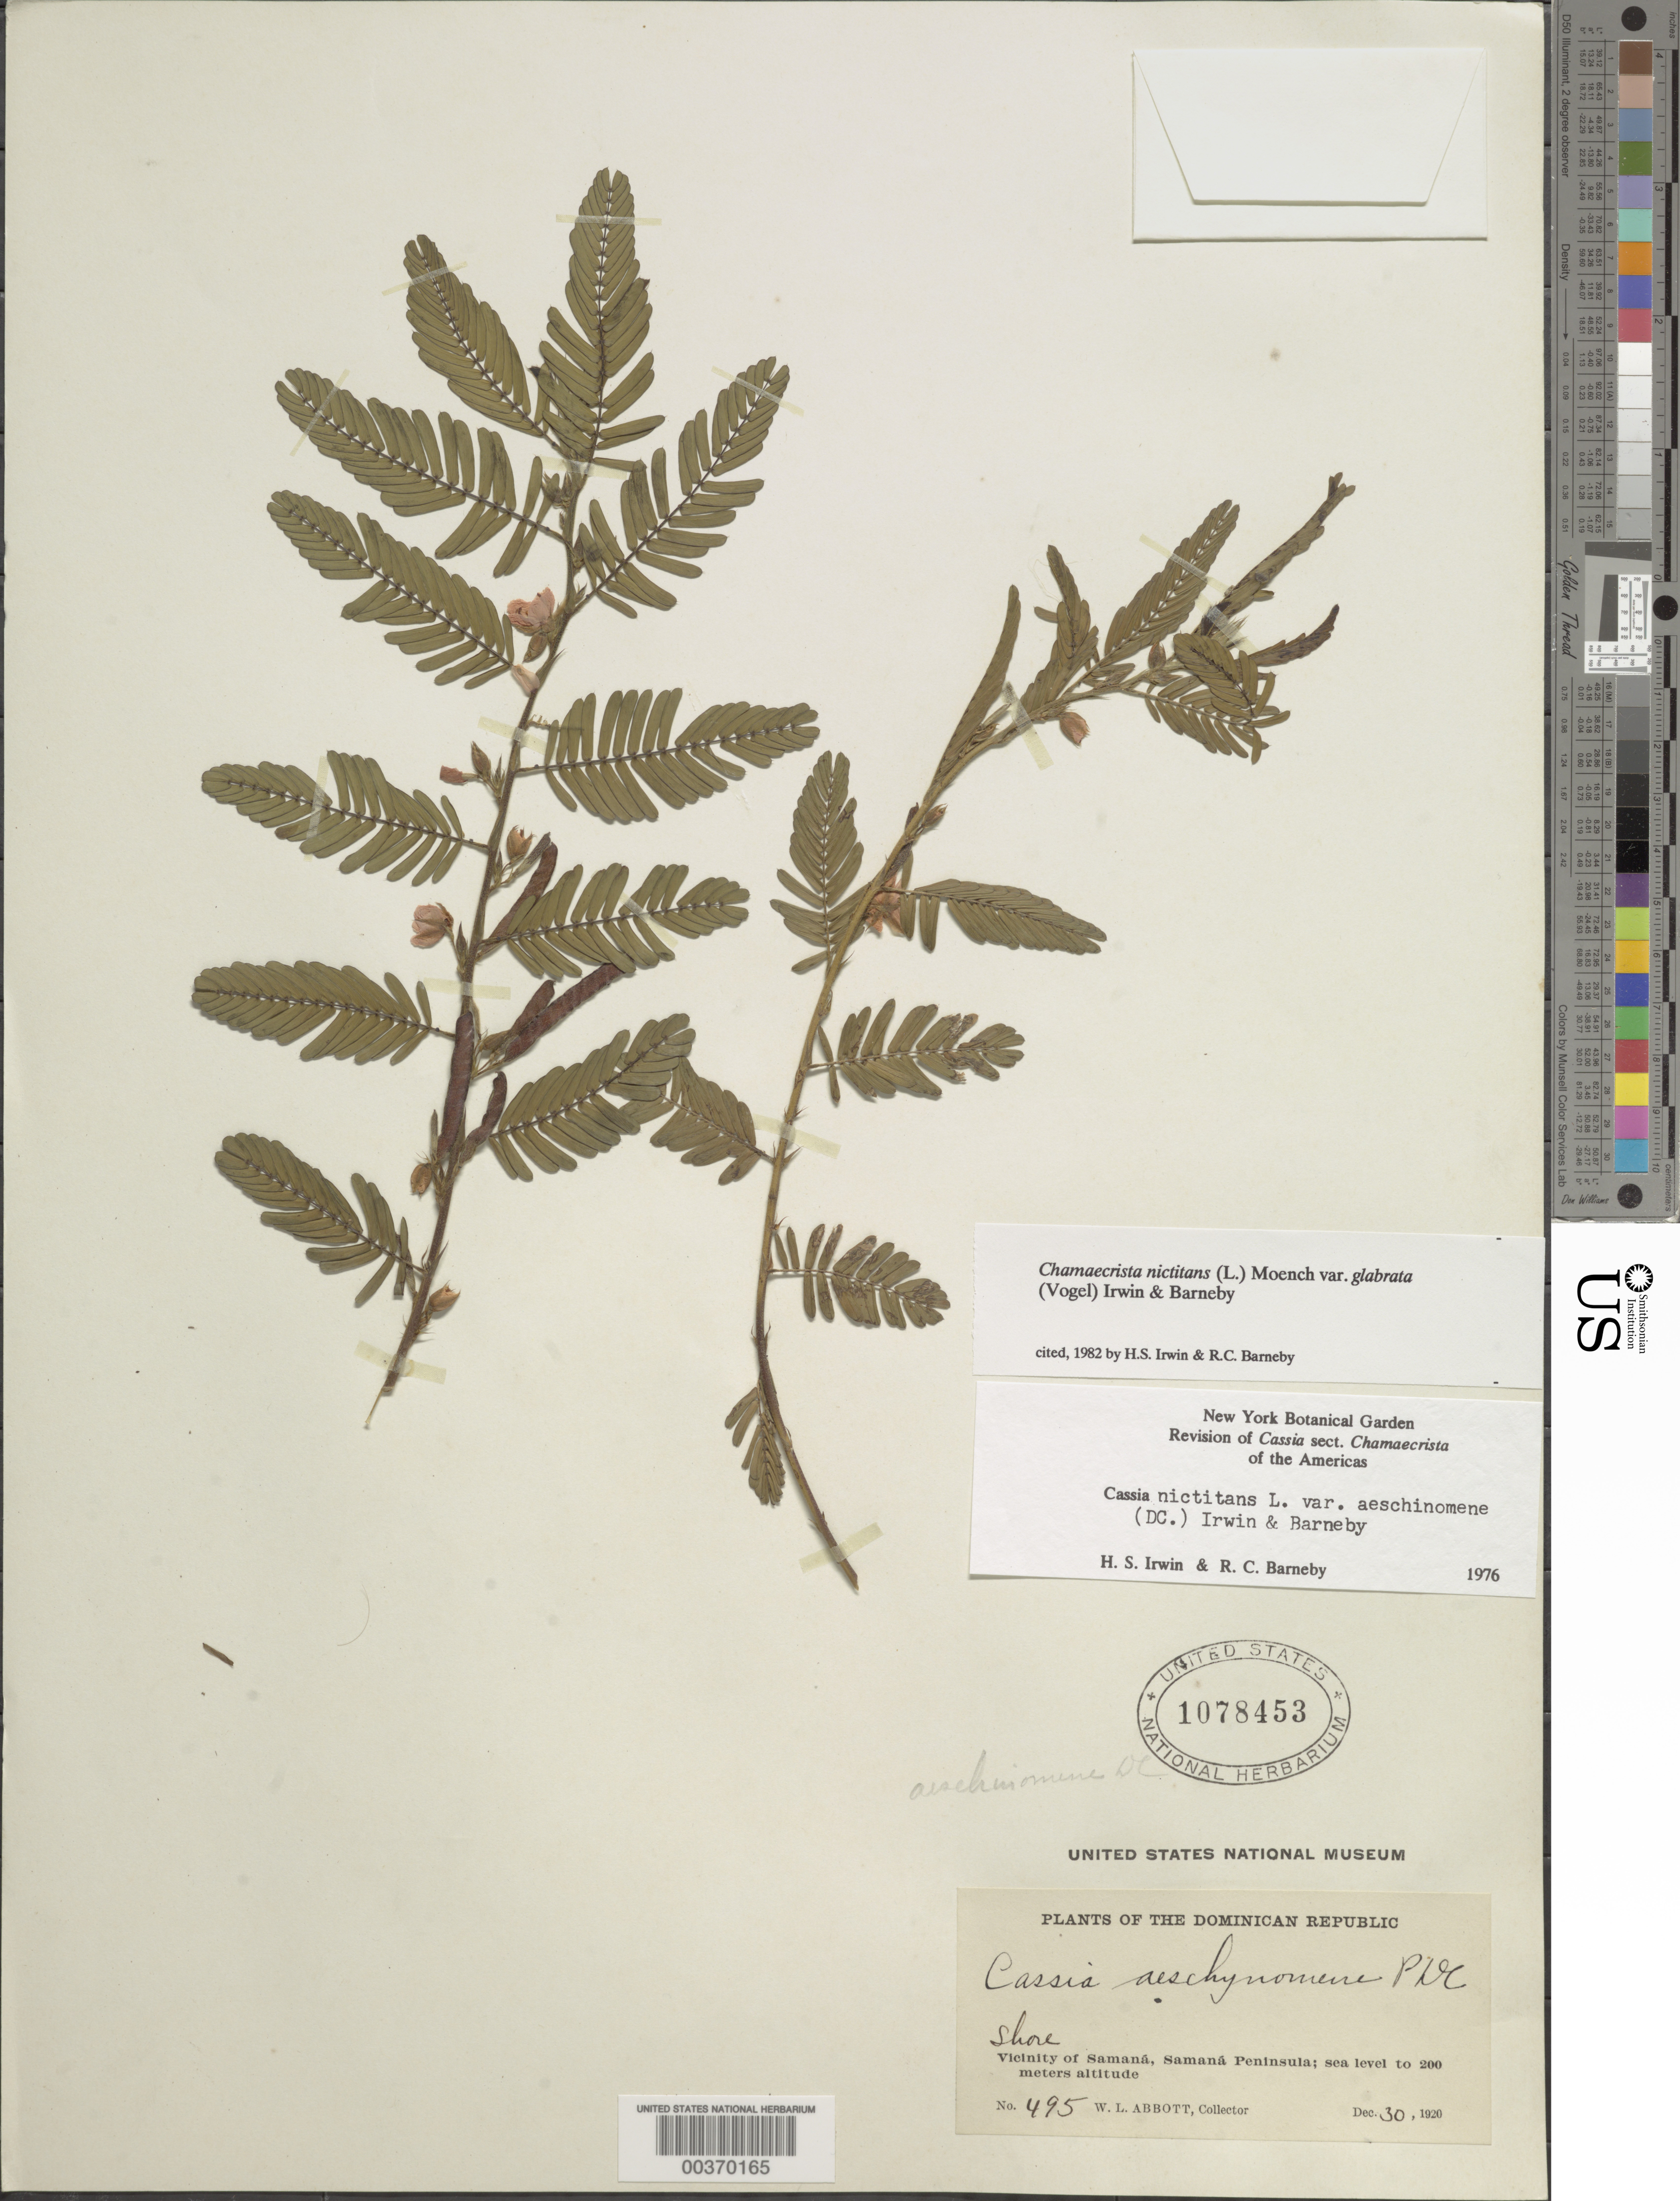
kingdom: Plantae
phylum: Tracheophyta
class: Magnoliopsida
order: Fabales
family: Fabaceae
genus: Chamaecrista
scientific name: Chamaecrista nictitans var. glabrata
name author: (Vogel) H.S. Irwin & Barneby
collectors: W. L. Abbott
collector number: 495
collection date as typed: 30 Dec 1920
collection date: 1920-12-30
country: Dominican Republic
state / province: Samaná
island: Hispaniola Island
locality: Vicinity of samana, samana peninsula [Samana Peninsula]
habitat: Shore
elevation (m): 0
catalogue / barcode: US 1078453